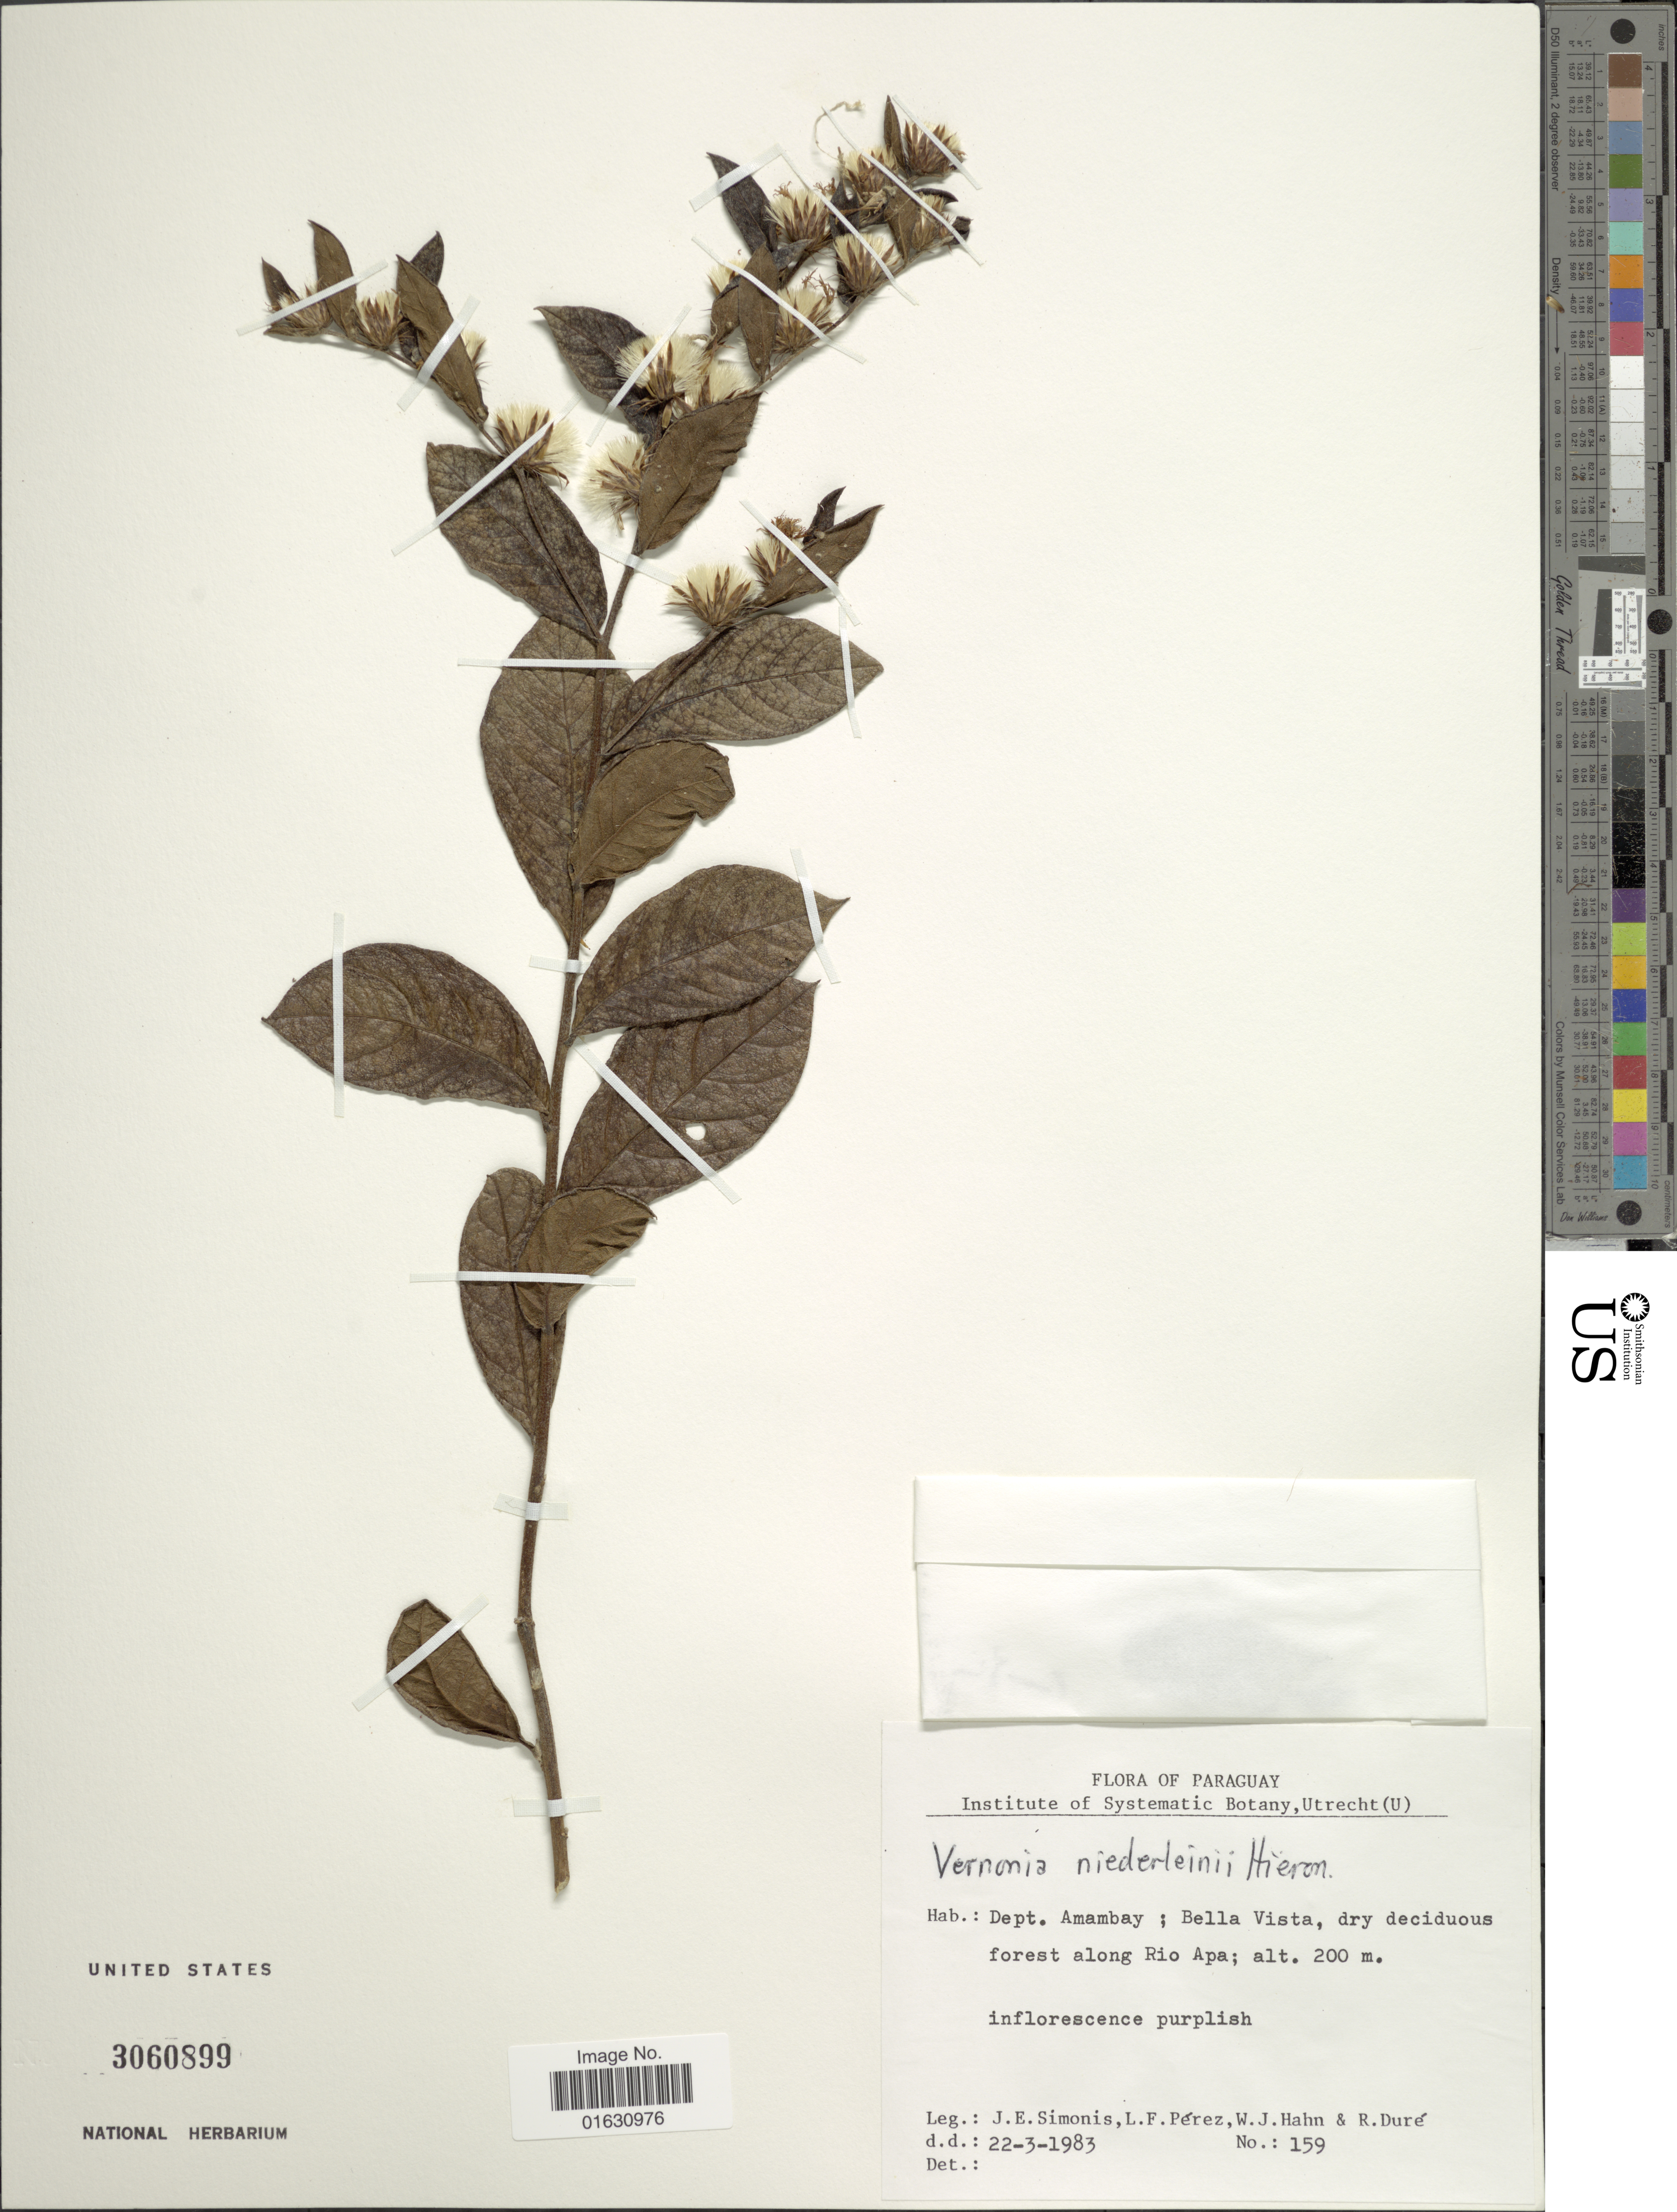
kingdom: Plantae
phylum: Tracheophyta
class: Magnoliopsida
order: Asterales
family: Asteraceae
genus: Lessingianthus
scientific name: Lessingianthus niederleinii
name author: (Hieron.) H. Rob.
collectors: J. E. Simonis, L. Perez, W. J. Hahn & R. Duré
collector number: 159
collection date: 1983-03-22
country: Paraguay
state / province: Amambay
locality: Dept. Amambayl Bella Vista, dry deciduous forest along Rio Apa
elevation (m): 200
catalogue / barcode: US 3060899